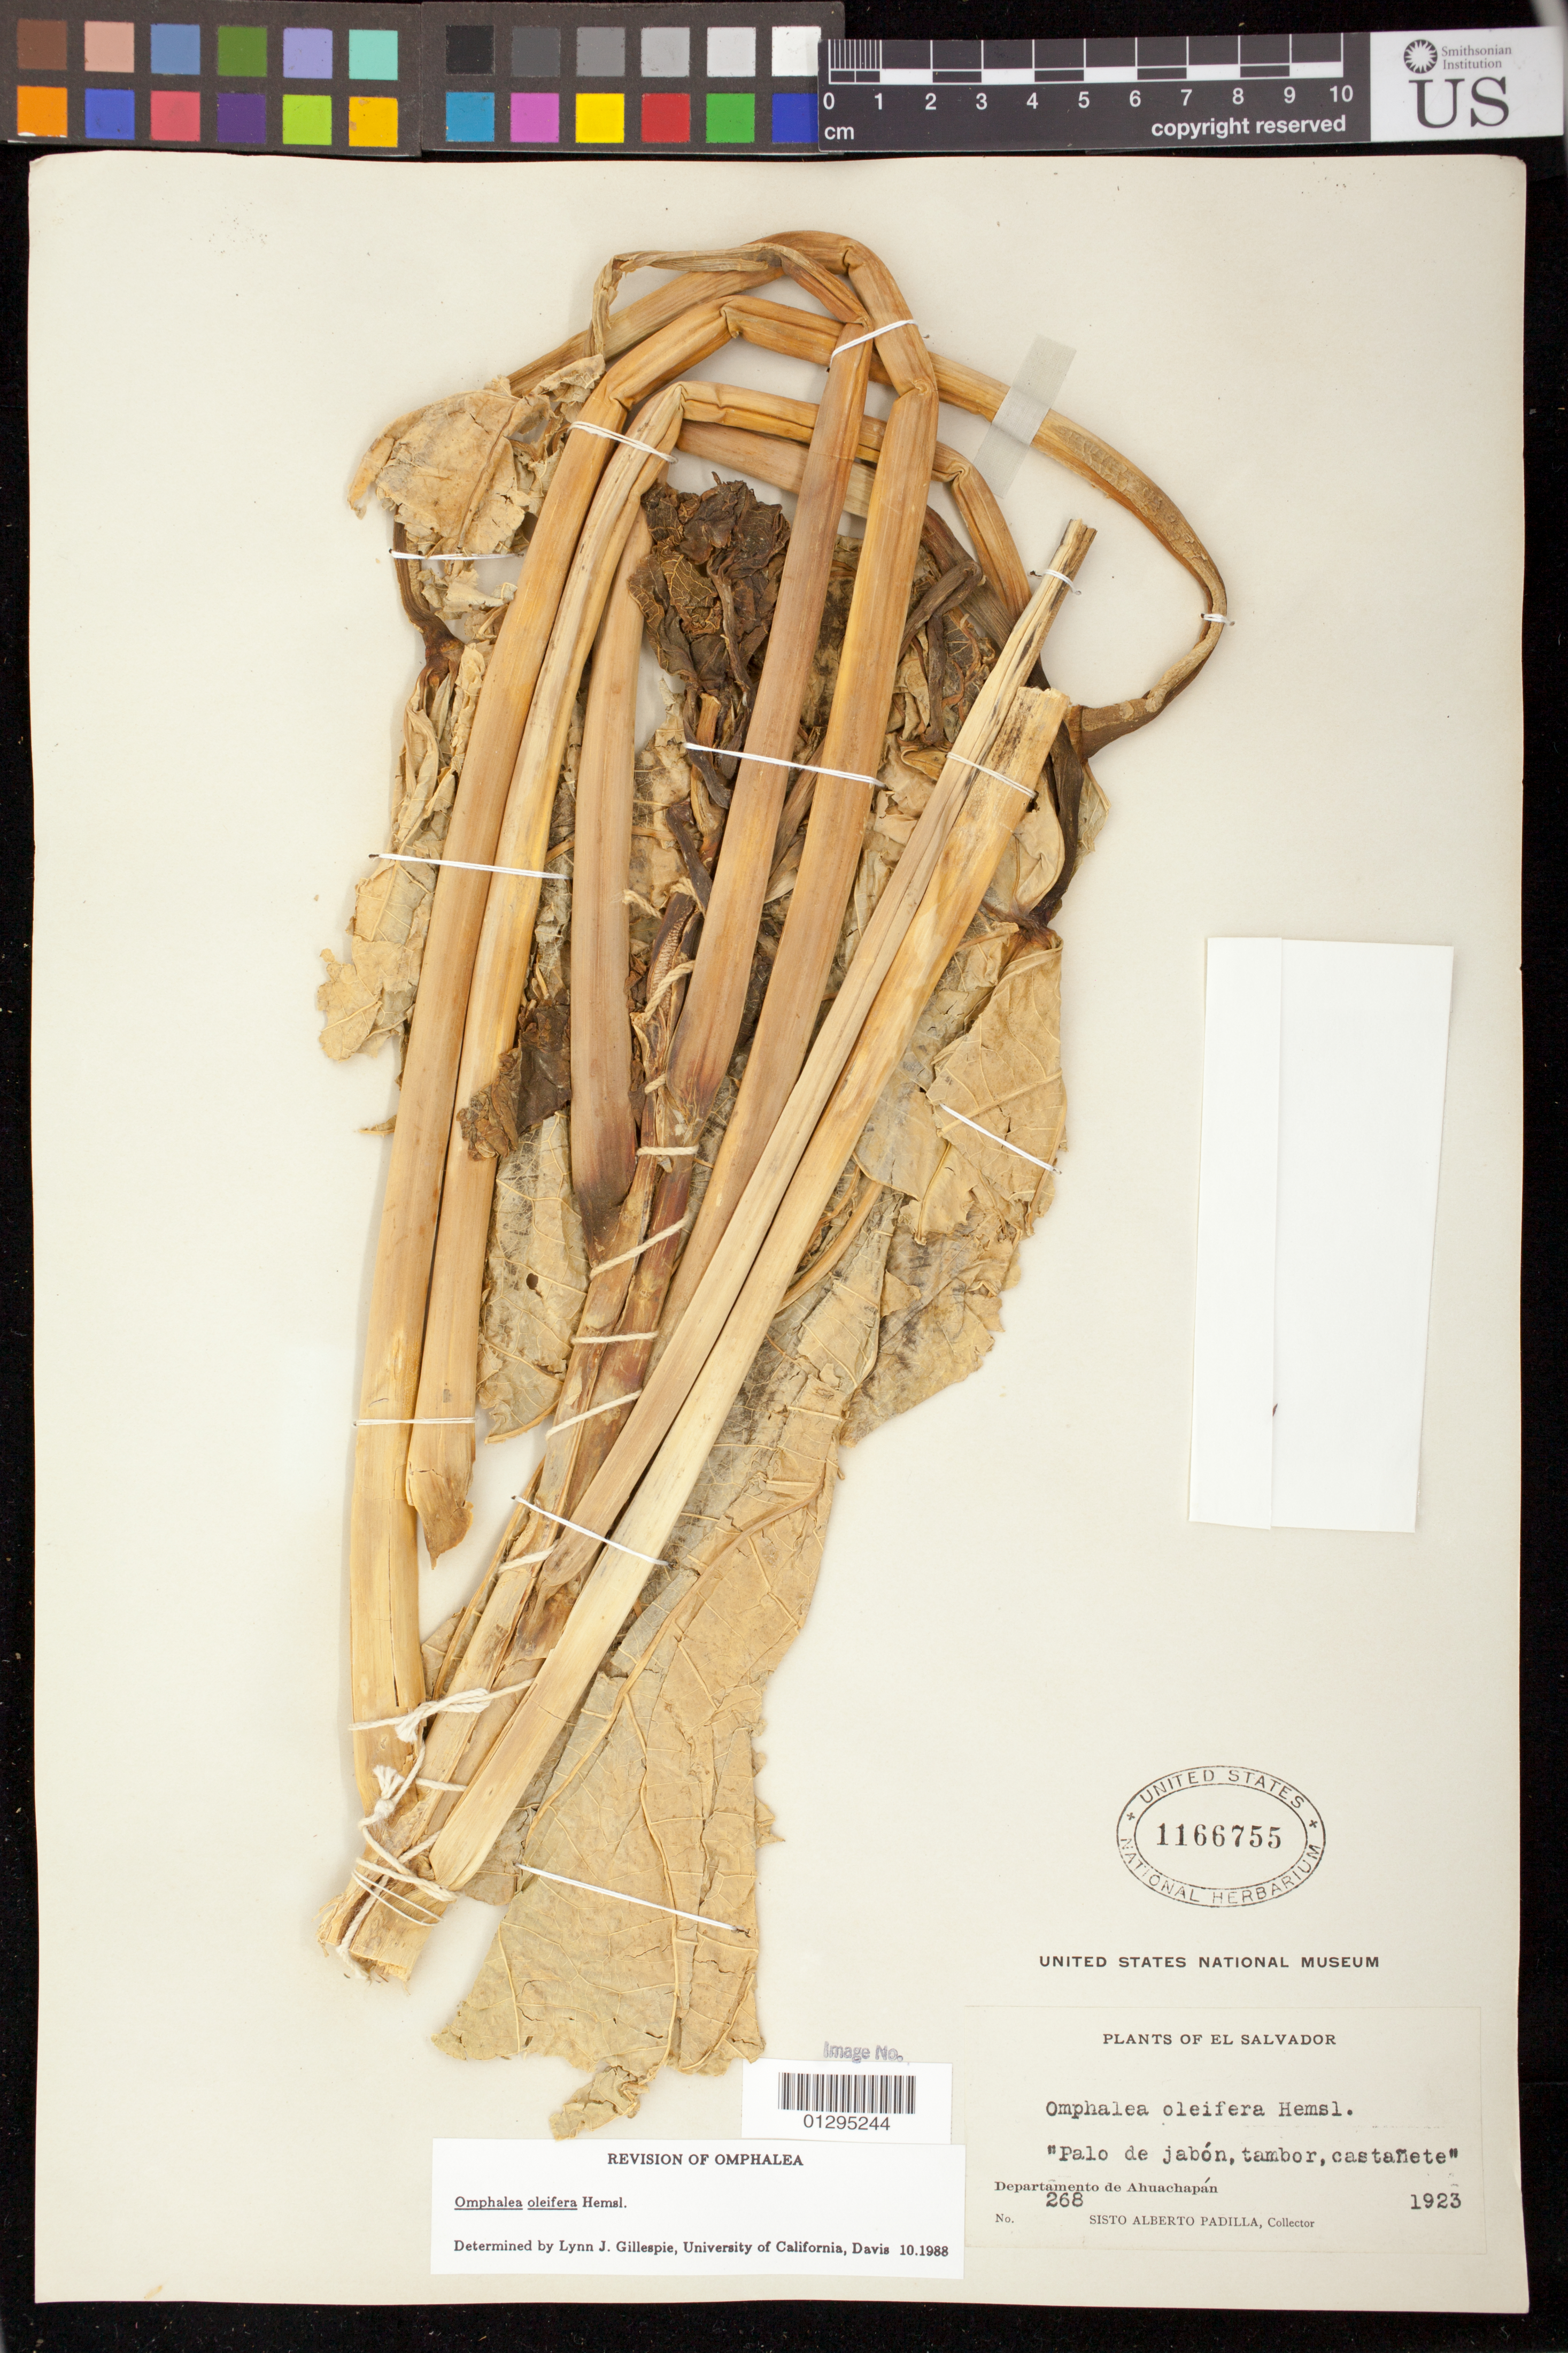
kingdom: Plantae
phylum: Tracheophyta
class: Magnoliopsida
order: Malpighiales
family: Euphorbiaceae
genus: Omphalea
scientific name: Omphalea oleifera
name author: Hemsl.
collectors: S. A. Padilla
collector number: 268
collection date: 1923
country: El Salvador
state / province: Ahuachapan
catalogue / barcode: US 1166755